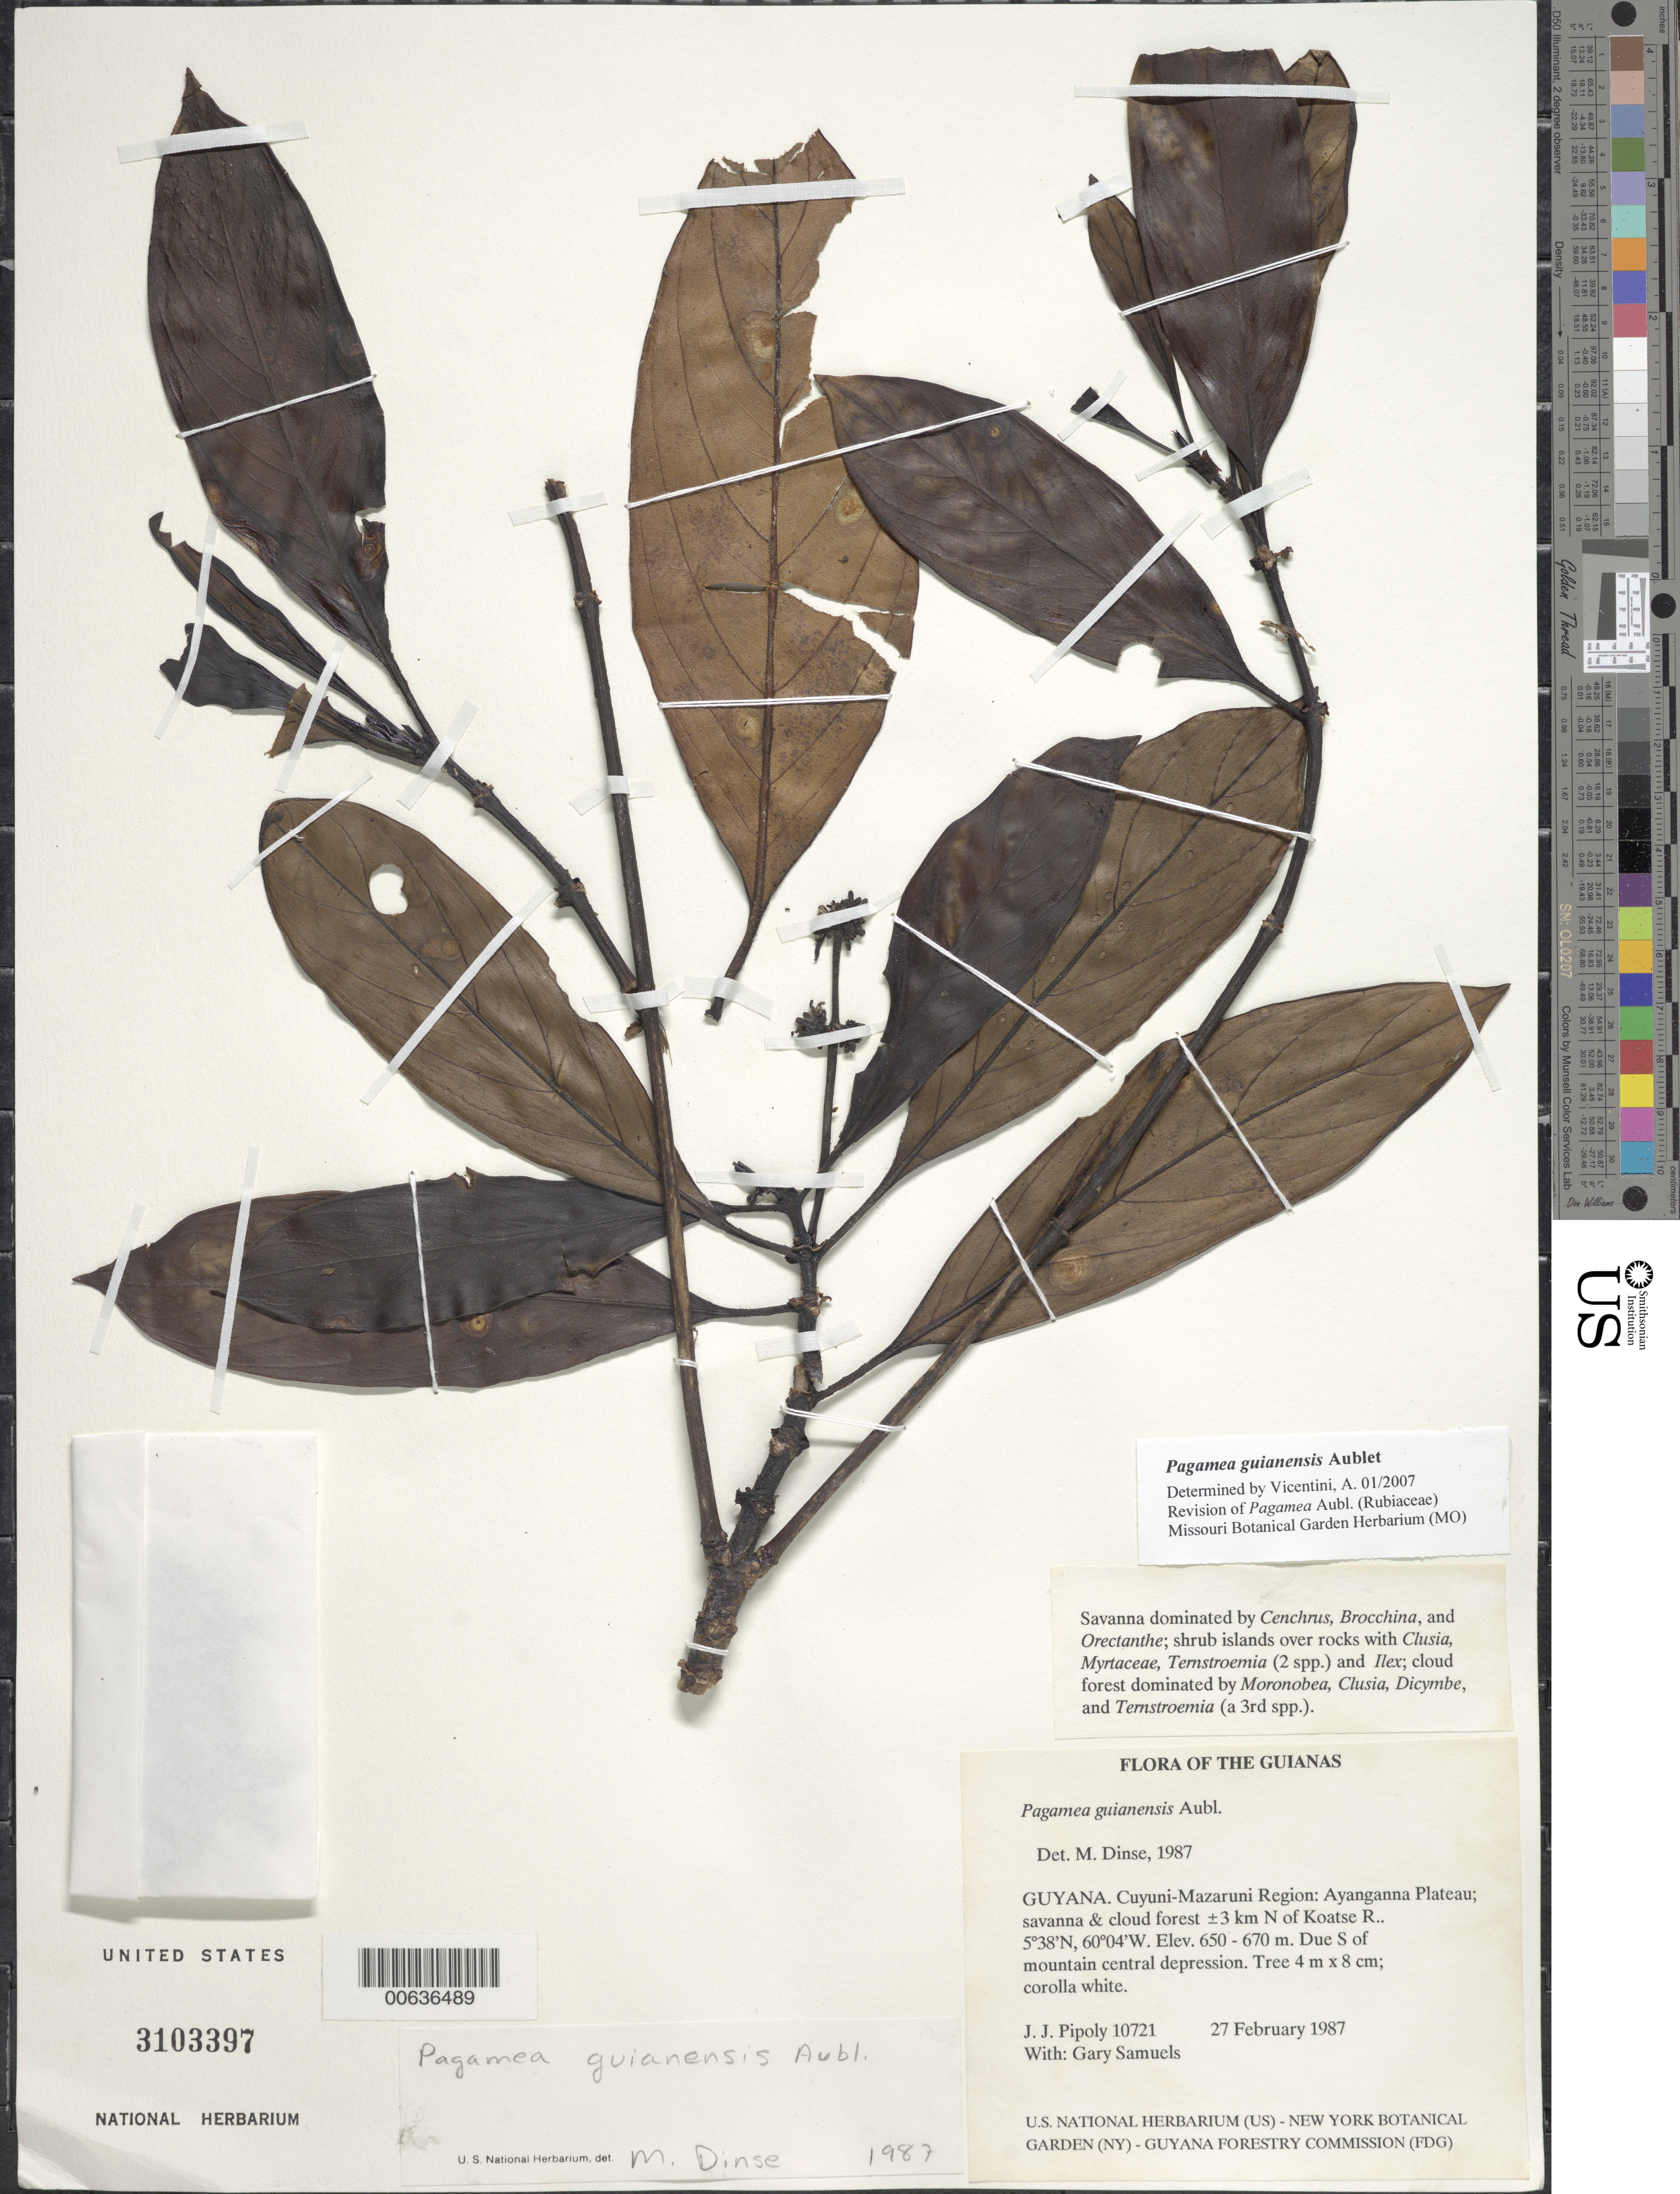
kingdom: Plantae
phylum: Tracheophyta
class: Magnoliopsida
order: Gentianales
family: Rubiaceae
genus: Pagamea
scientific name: Pagamea guianensis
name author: Aubl.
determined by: Dinse, M.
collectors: J. J. Pipoly & G. Bacchus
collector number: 10721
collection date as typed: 27 February 1987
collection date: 1987-02-27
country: Guyana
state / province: Cuyuni-Mazaruni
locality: Ayanganna Plateau; ±3 km N of Koatse R, due S of mountain central depression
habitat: Savanna and cloud forest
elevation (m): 650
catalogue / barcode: US 3103397